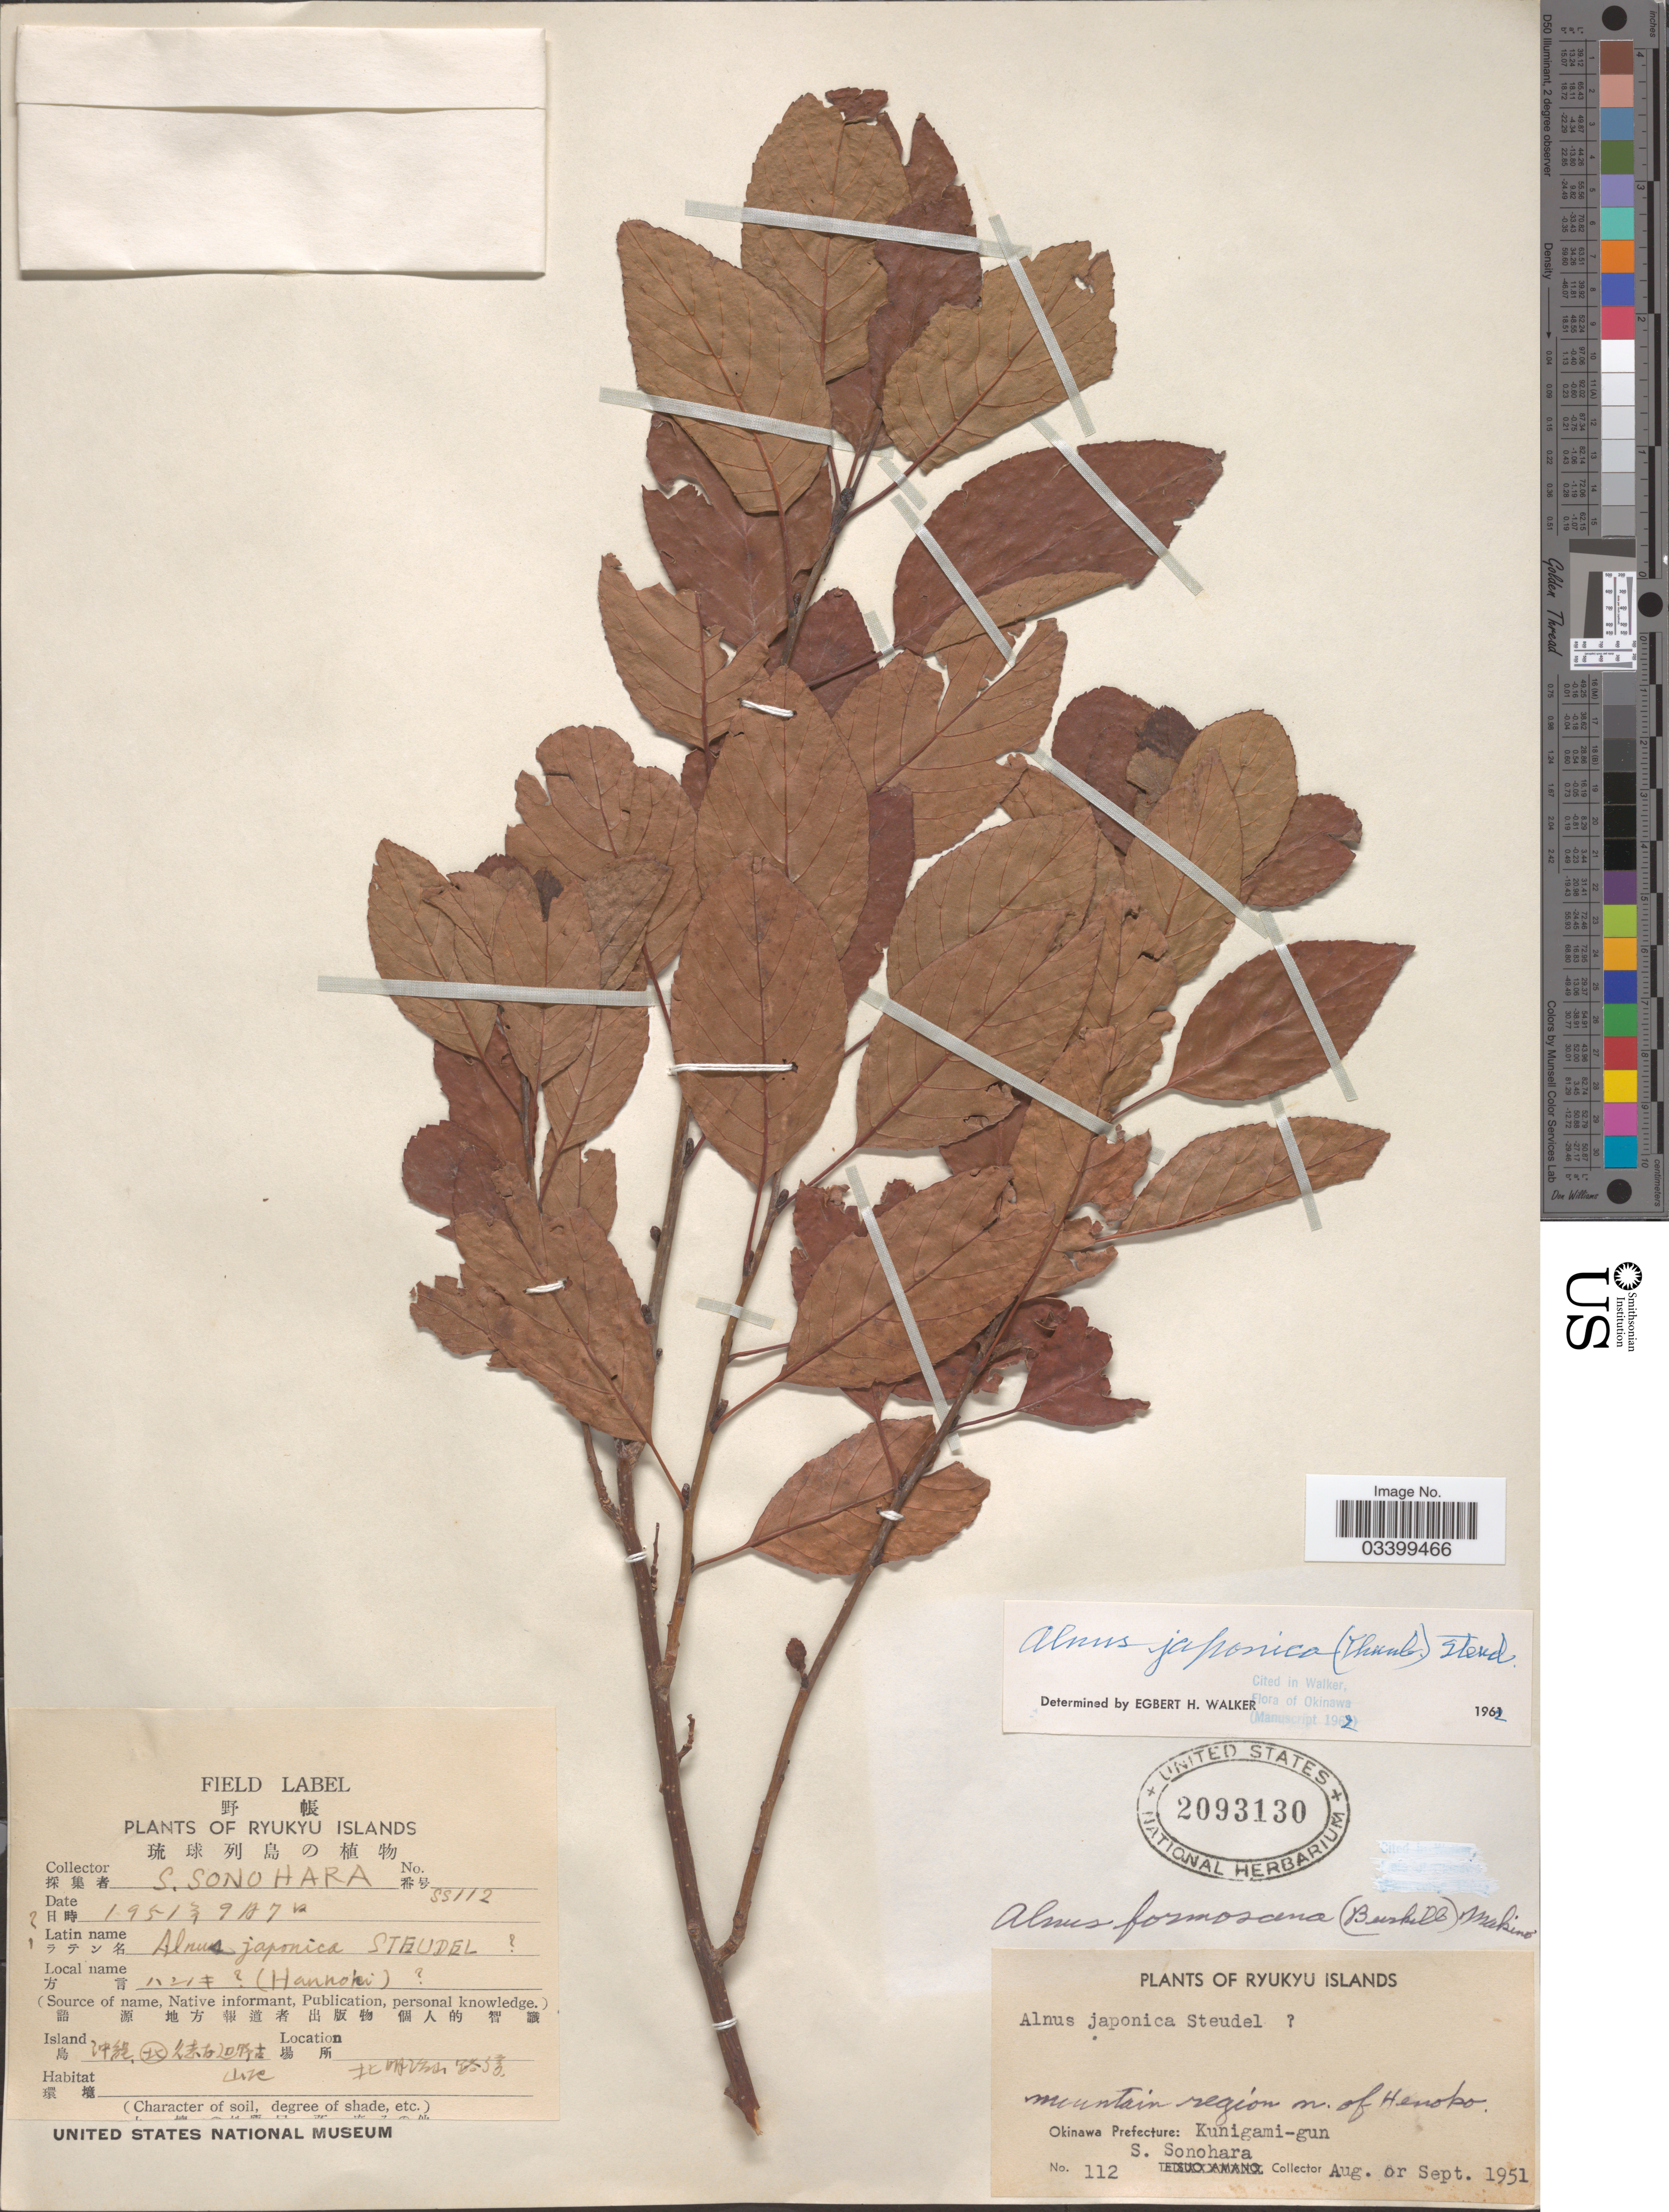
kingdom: Plantae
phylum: Tracheophyta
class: Magnoliopsida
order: Fagales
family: Betulaceae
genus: Alnus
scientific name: Alnus japonica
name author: (Thunb.) Steud.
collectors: S. Sonohara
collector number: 112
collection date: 1951-09-27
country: Japan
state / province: Okinawa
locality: Ryukyu Islands, Mountain region n. of Henoko. Okinawa Prefecture: Kunigami - gun. [Foreign script] (Hannoki).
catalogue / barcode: US 2093130